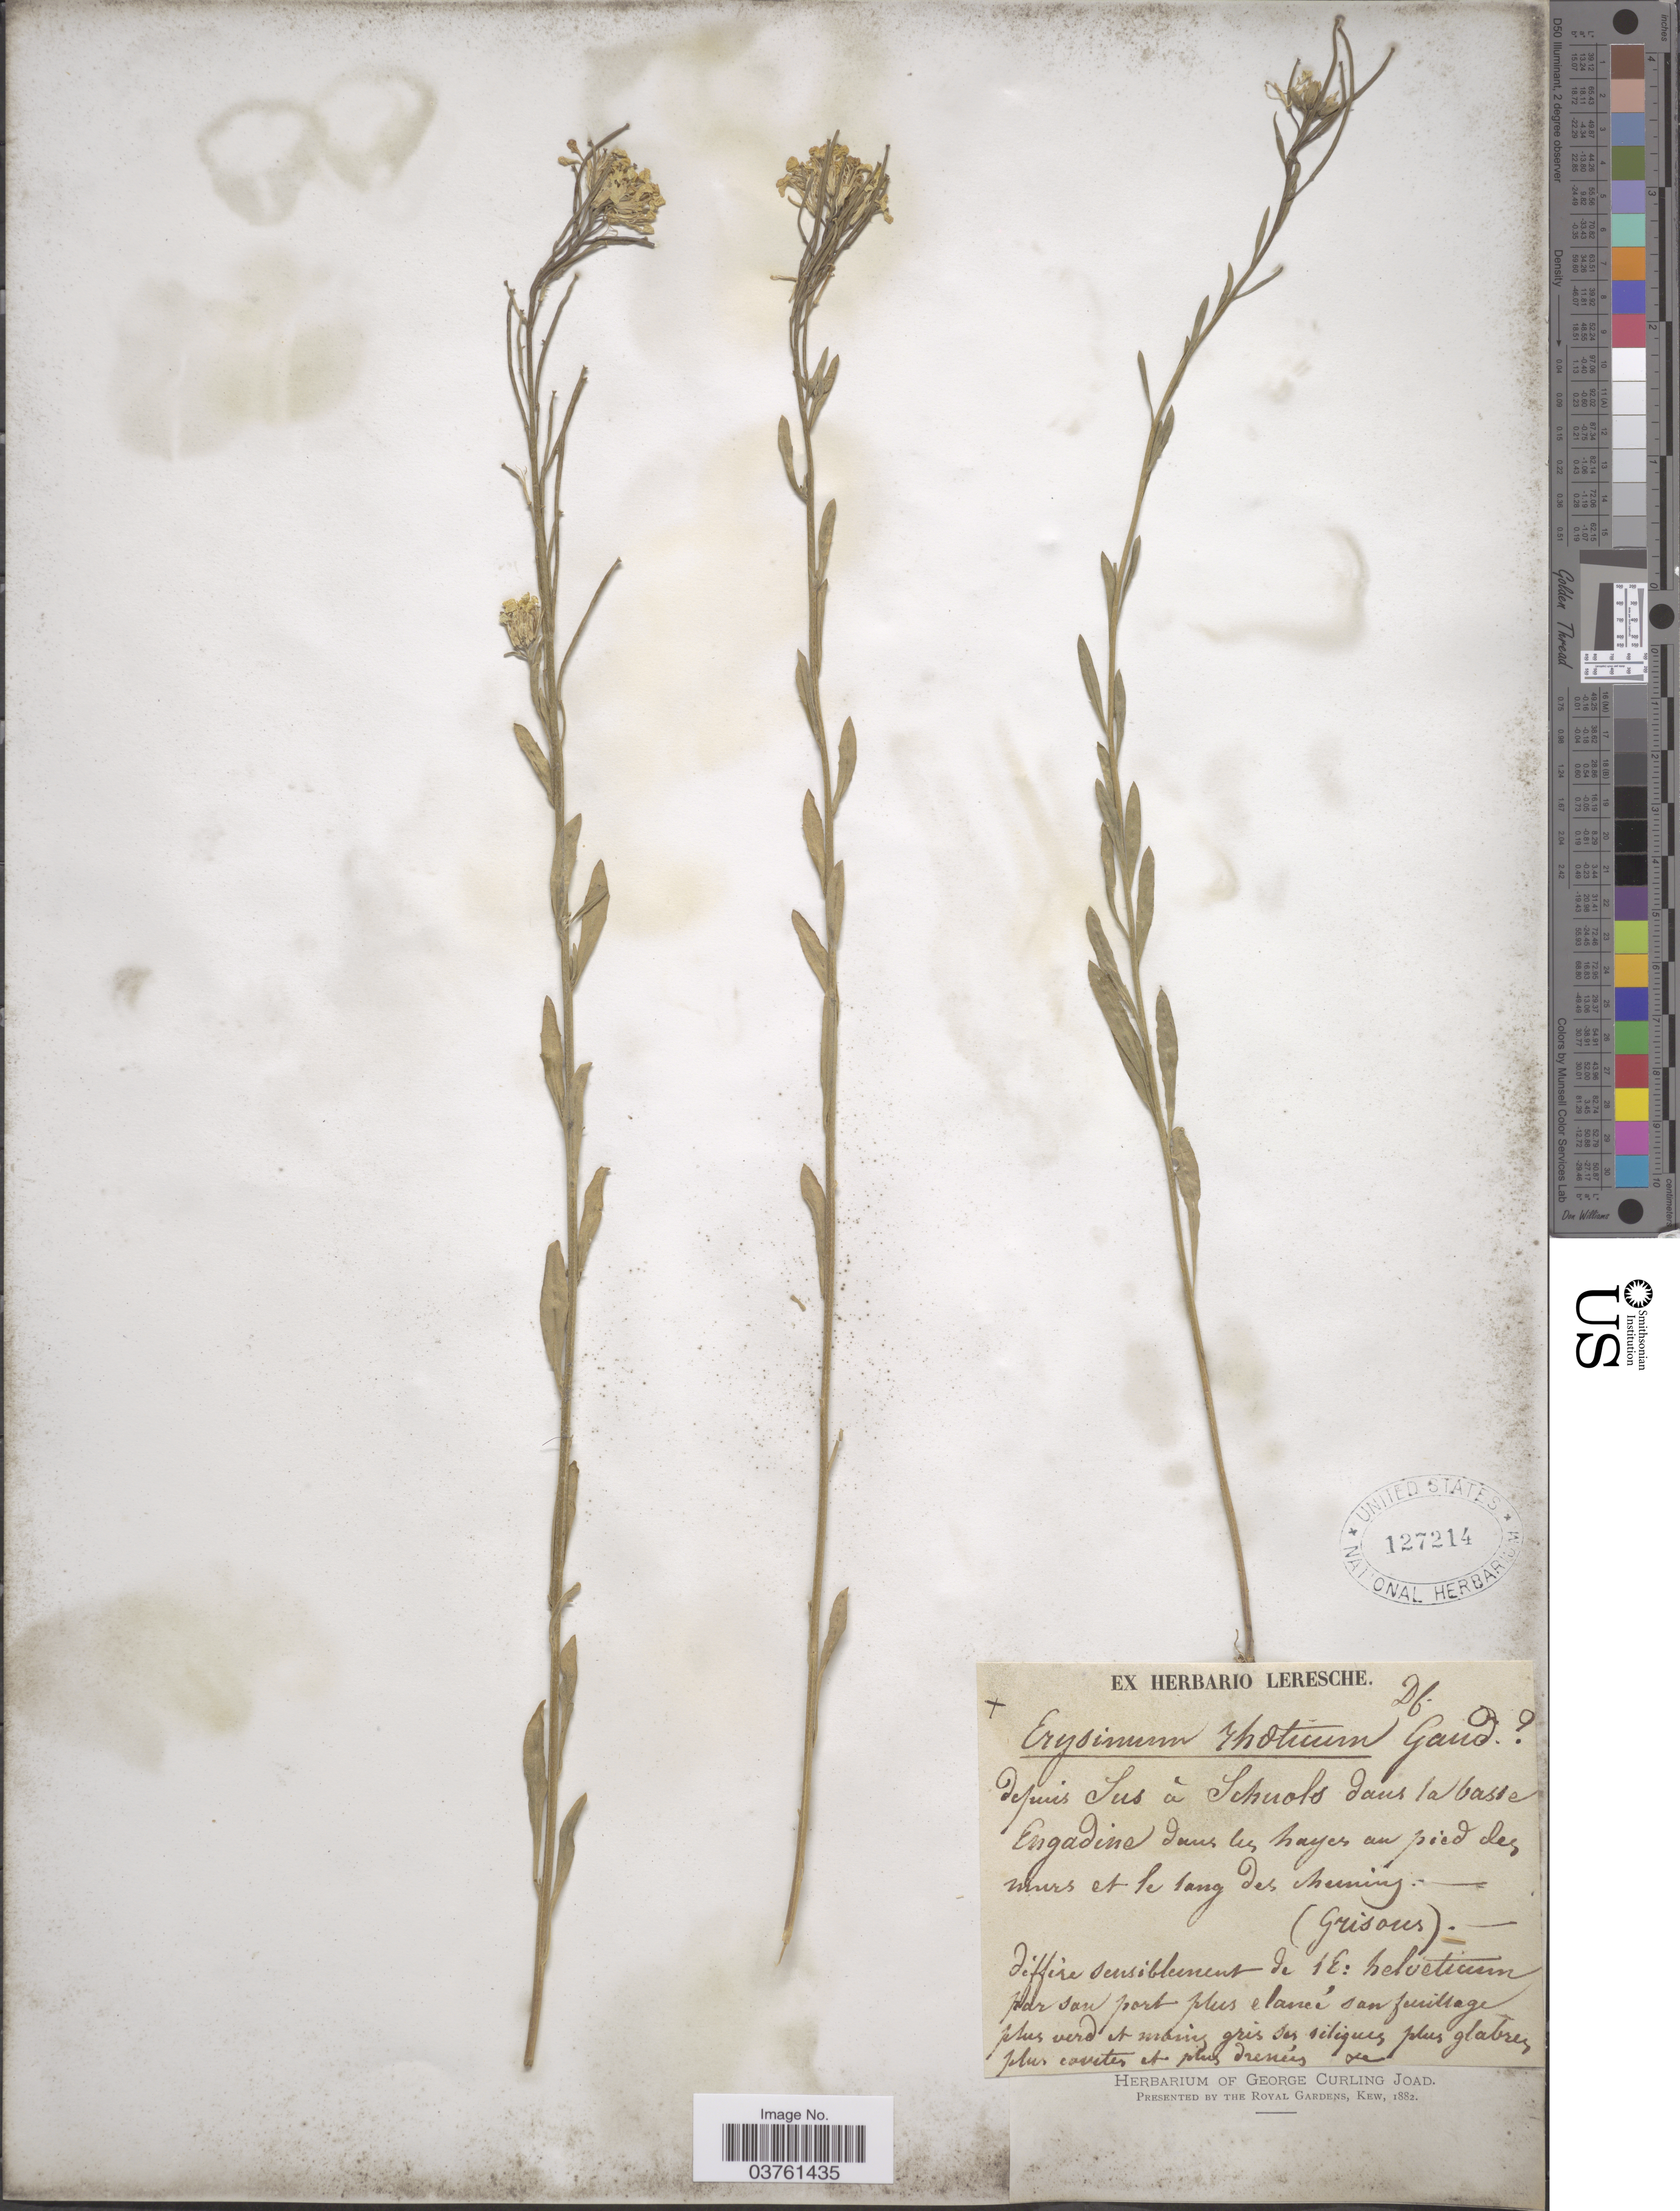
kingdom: Plantae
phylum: Tracheophyta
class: Magnoliopsida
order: Brassicales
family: Brassicaceae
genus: Erysimum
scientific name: Erysimum rhaeticum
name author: (Schleich. ex Hornem.) DC.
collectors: ex herb. Leresche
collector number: D6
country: Switzerland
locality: Depuis Sus á Schuols dans la basse Engadine dans les hayes au pied des murs et le lang des chemins. Grisons.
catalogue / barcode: US 127214